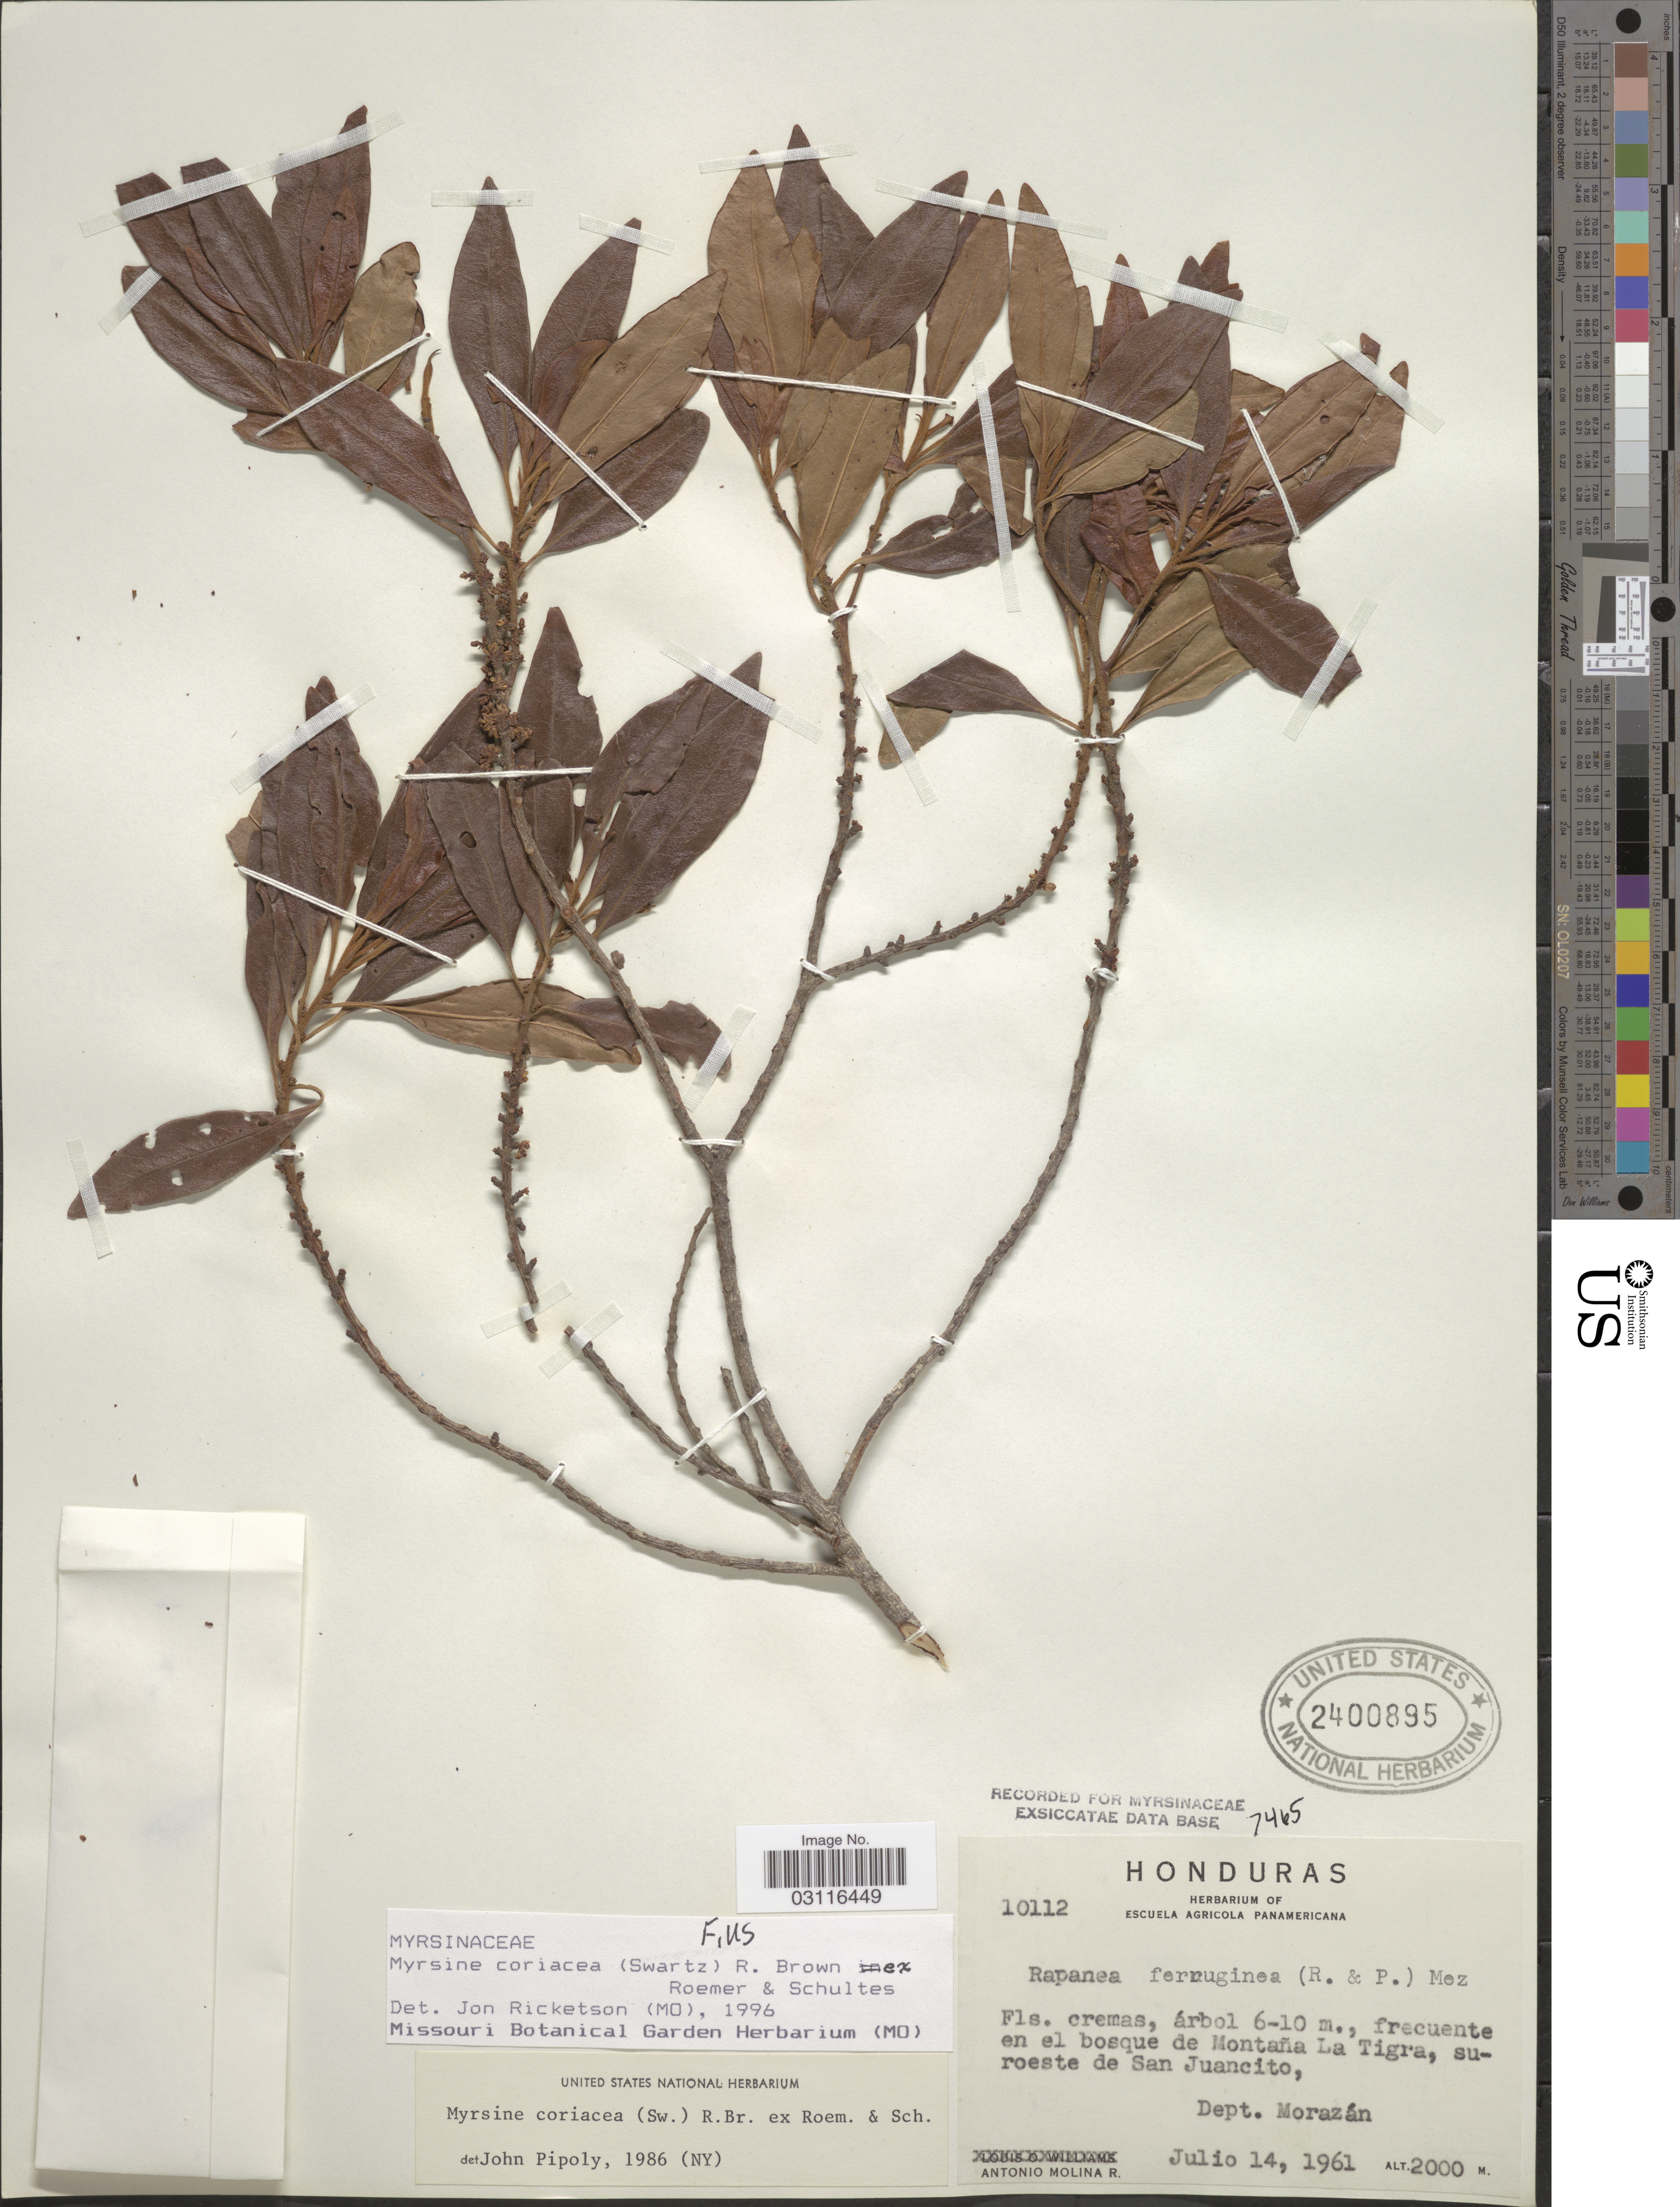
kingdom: Plantae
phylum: Tracheophyta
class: Magnoliopsida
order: Ericales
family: Primulaceae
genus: Myrsine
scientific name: Myrsine coriacea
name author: (Sw.) R. Br. ex Roem. & Schult.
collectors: A. Molina R.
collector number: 10112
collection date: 1961-07-14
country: Honduras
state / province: Fco. Morazán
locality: Montaña La Tigra, suroeste de San Juancito, Dept. Morazán.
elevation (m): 2000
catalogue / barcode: US 2400895